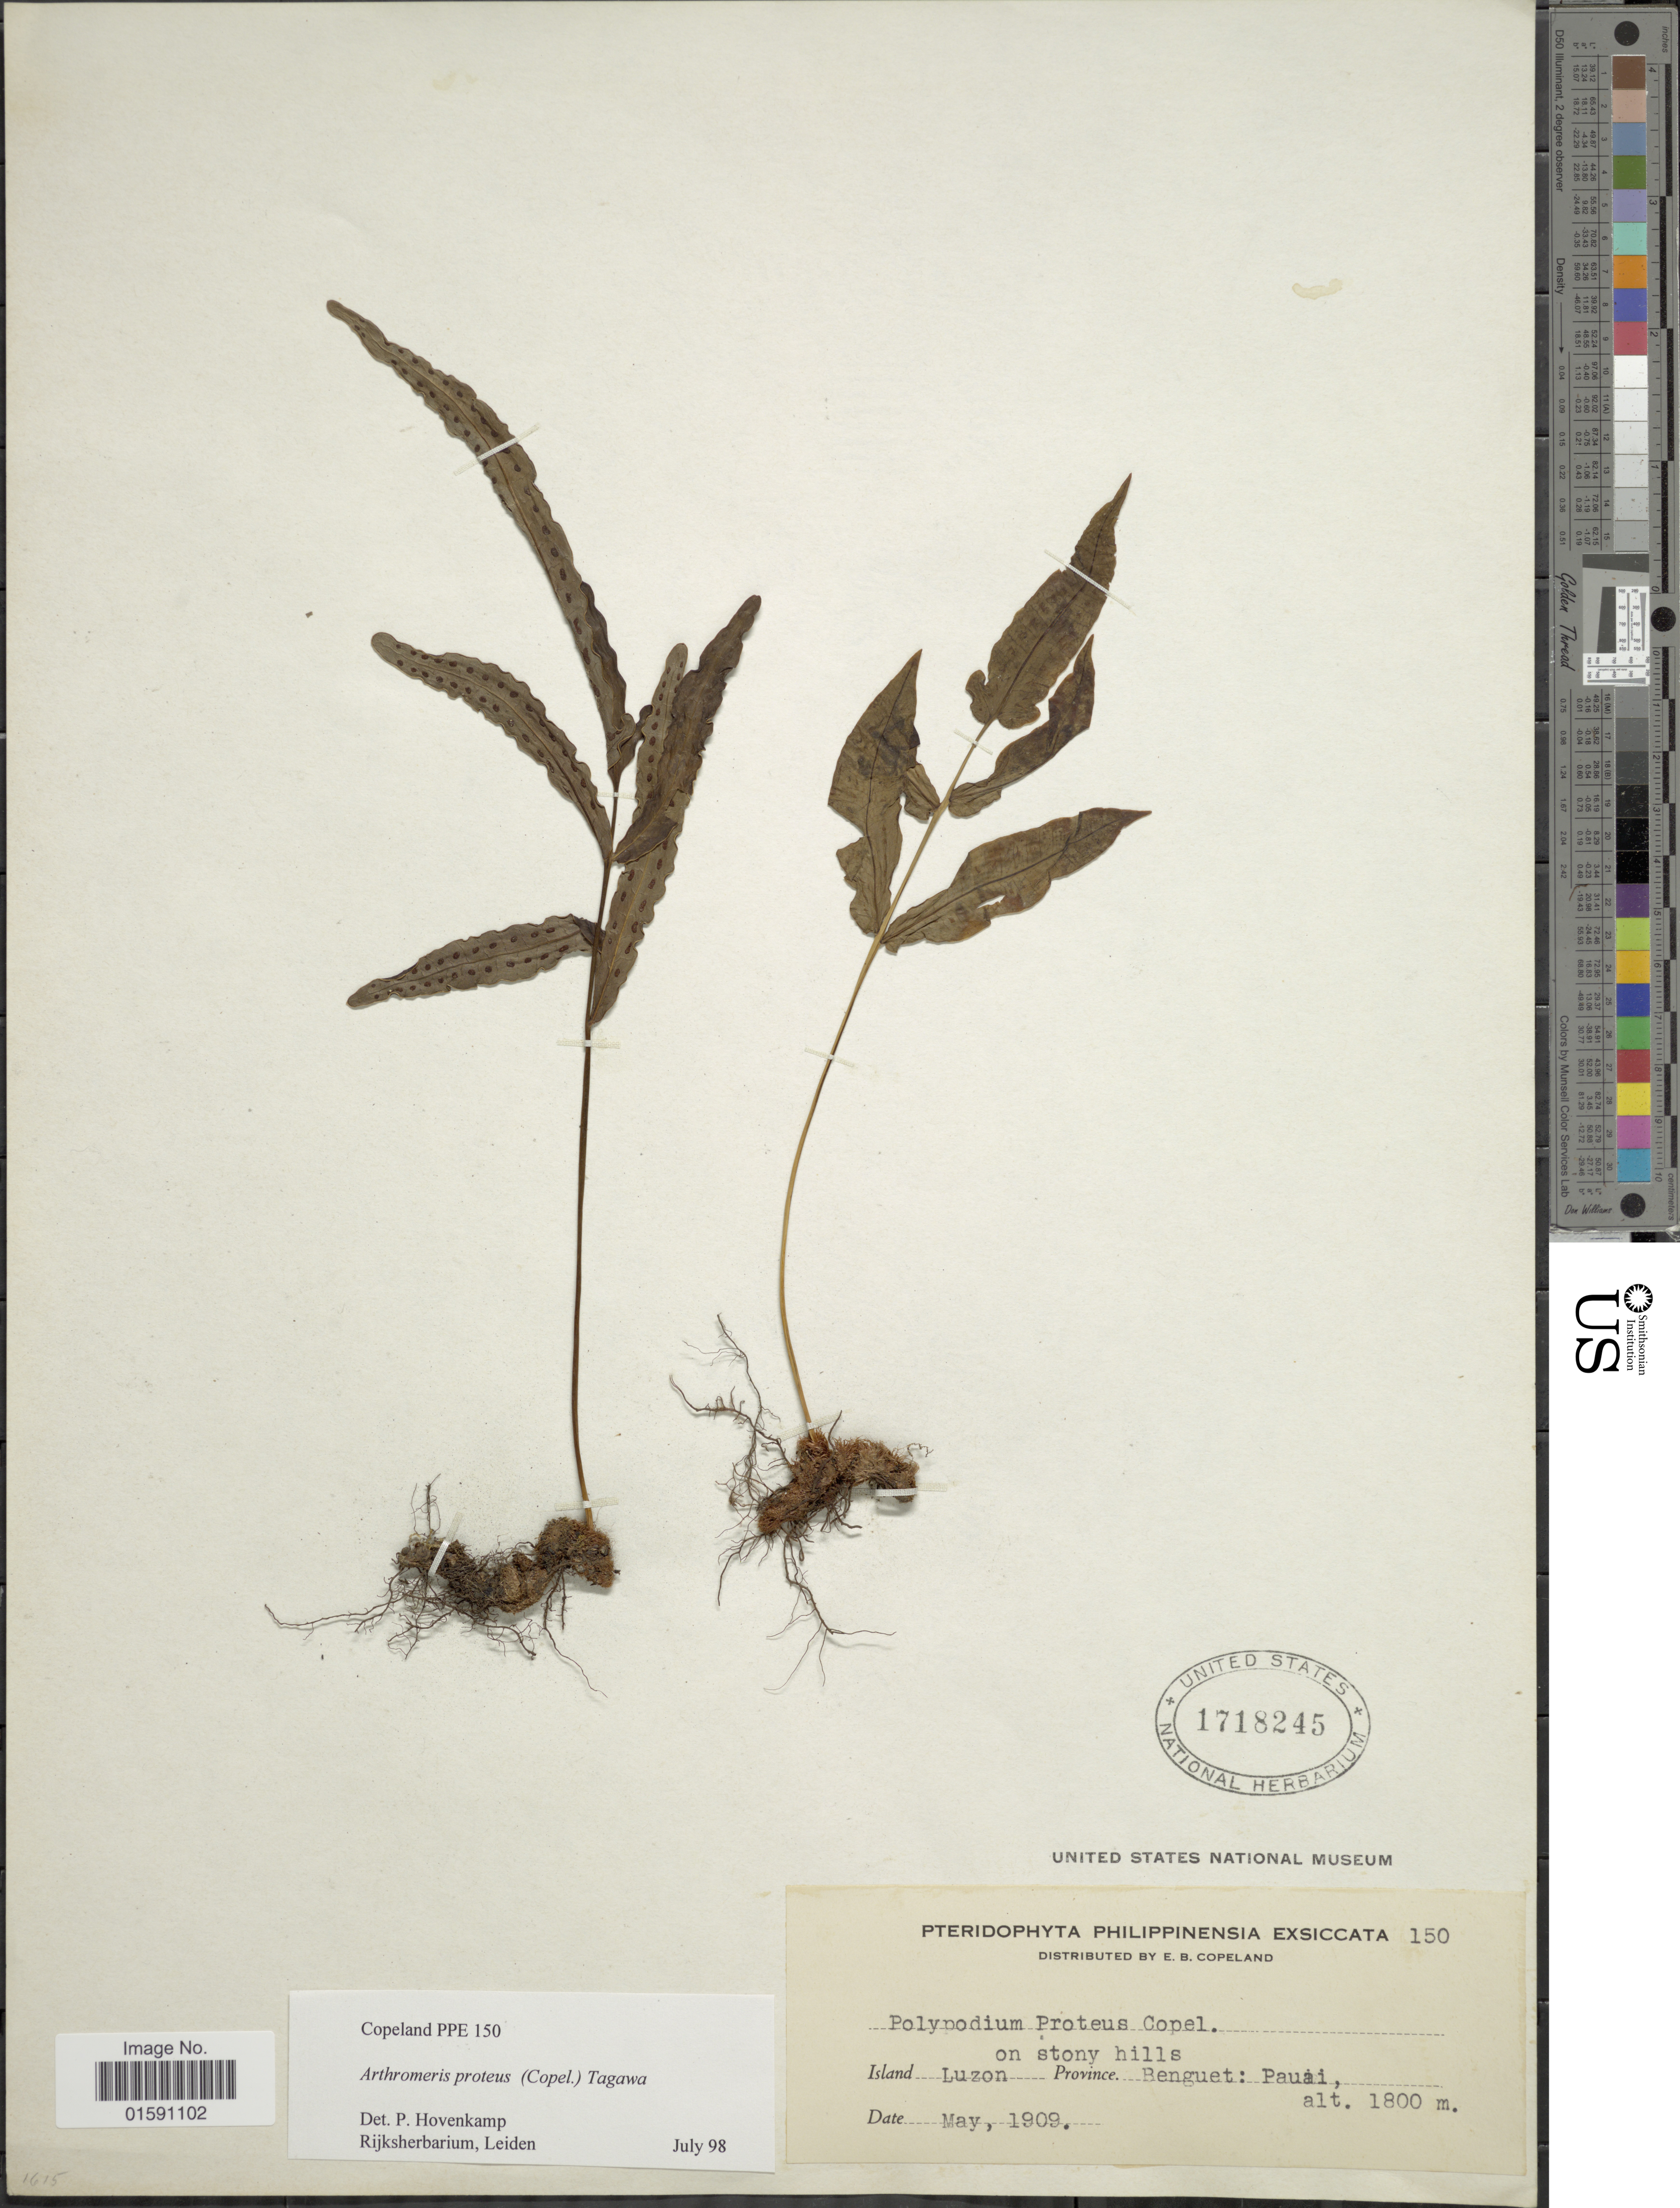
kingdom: Plantae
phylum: Tracheophyta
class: Polypodiopsida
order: Polypodiales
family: Polypodiaceae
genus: Arthromeris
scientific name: Arthromeris proteus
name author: (Copel.) Tagawa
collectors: E. B. Copeland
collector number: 150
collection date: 1909-05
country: Philippines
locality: Island Luzon. Province benguet : Pauai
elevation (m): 1800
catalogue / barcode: US 1718245